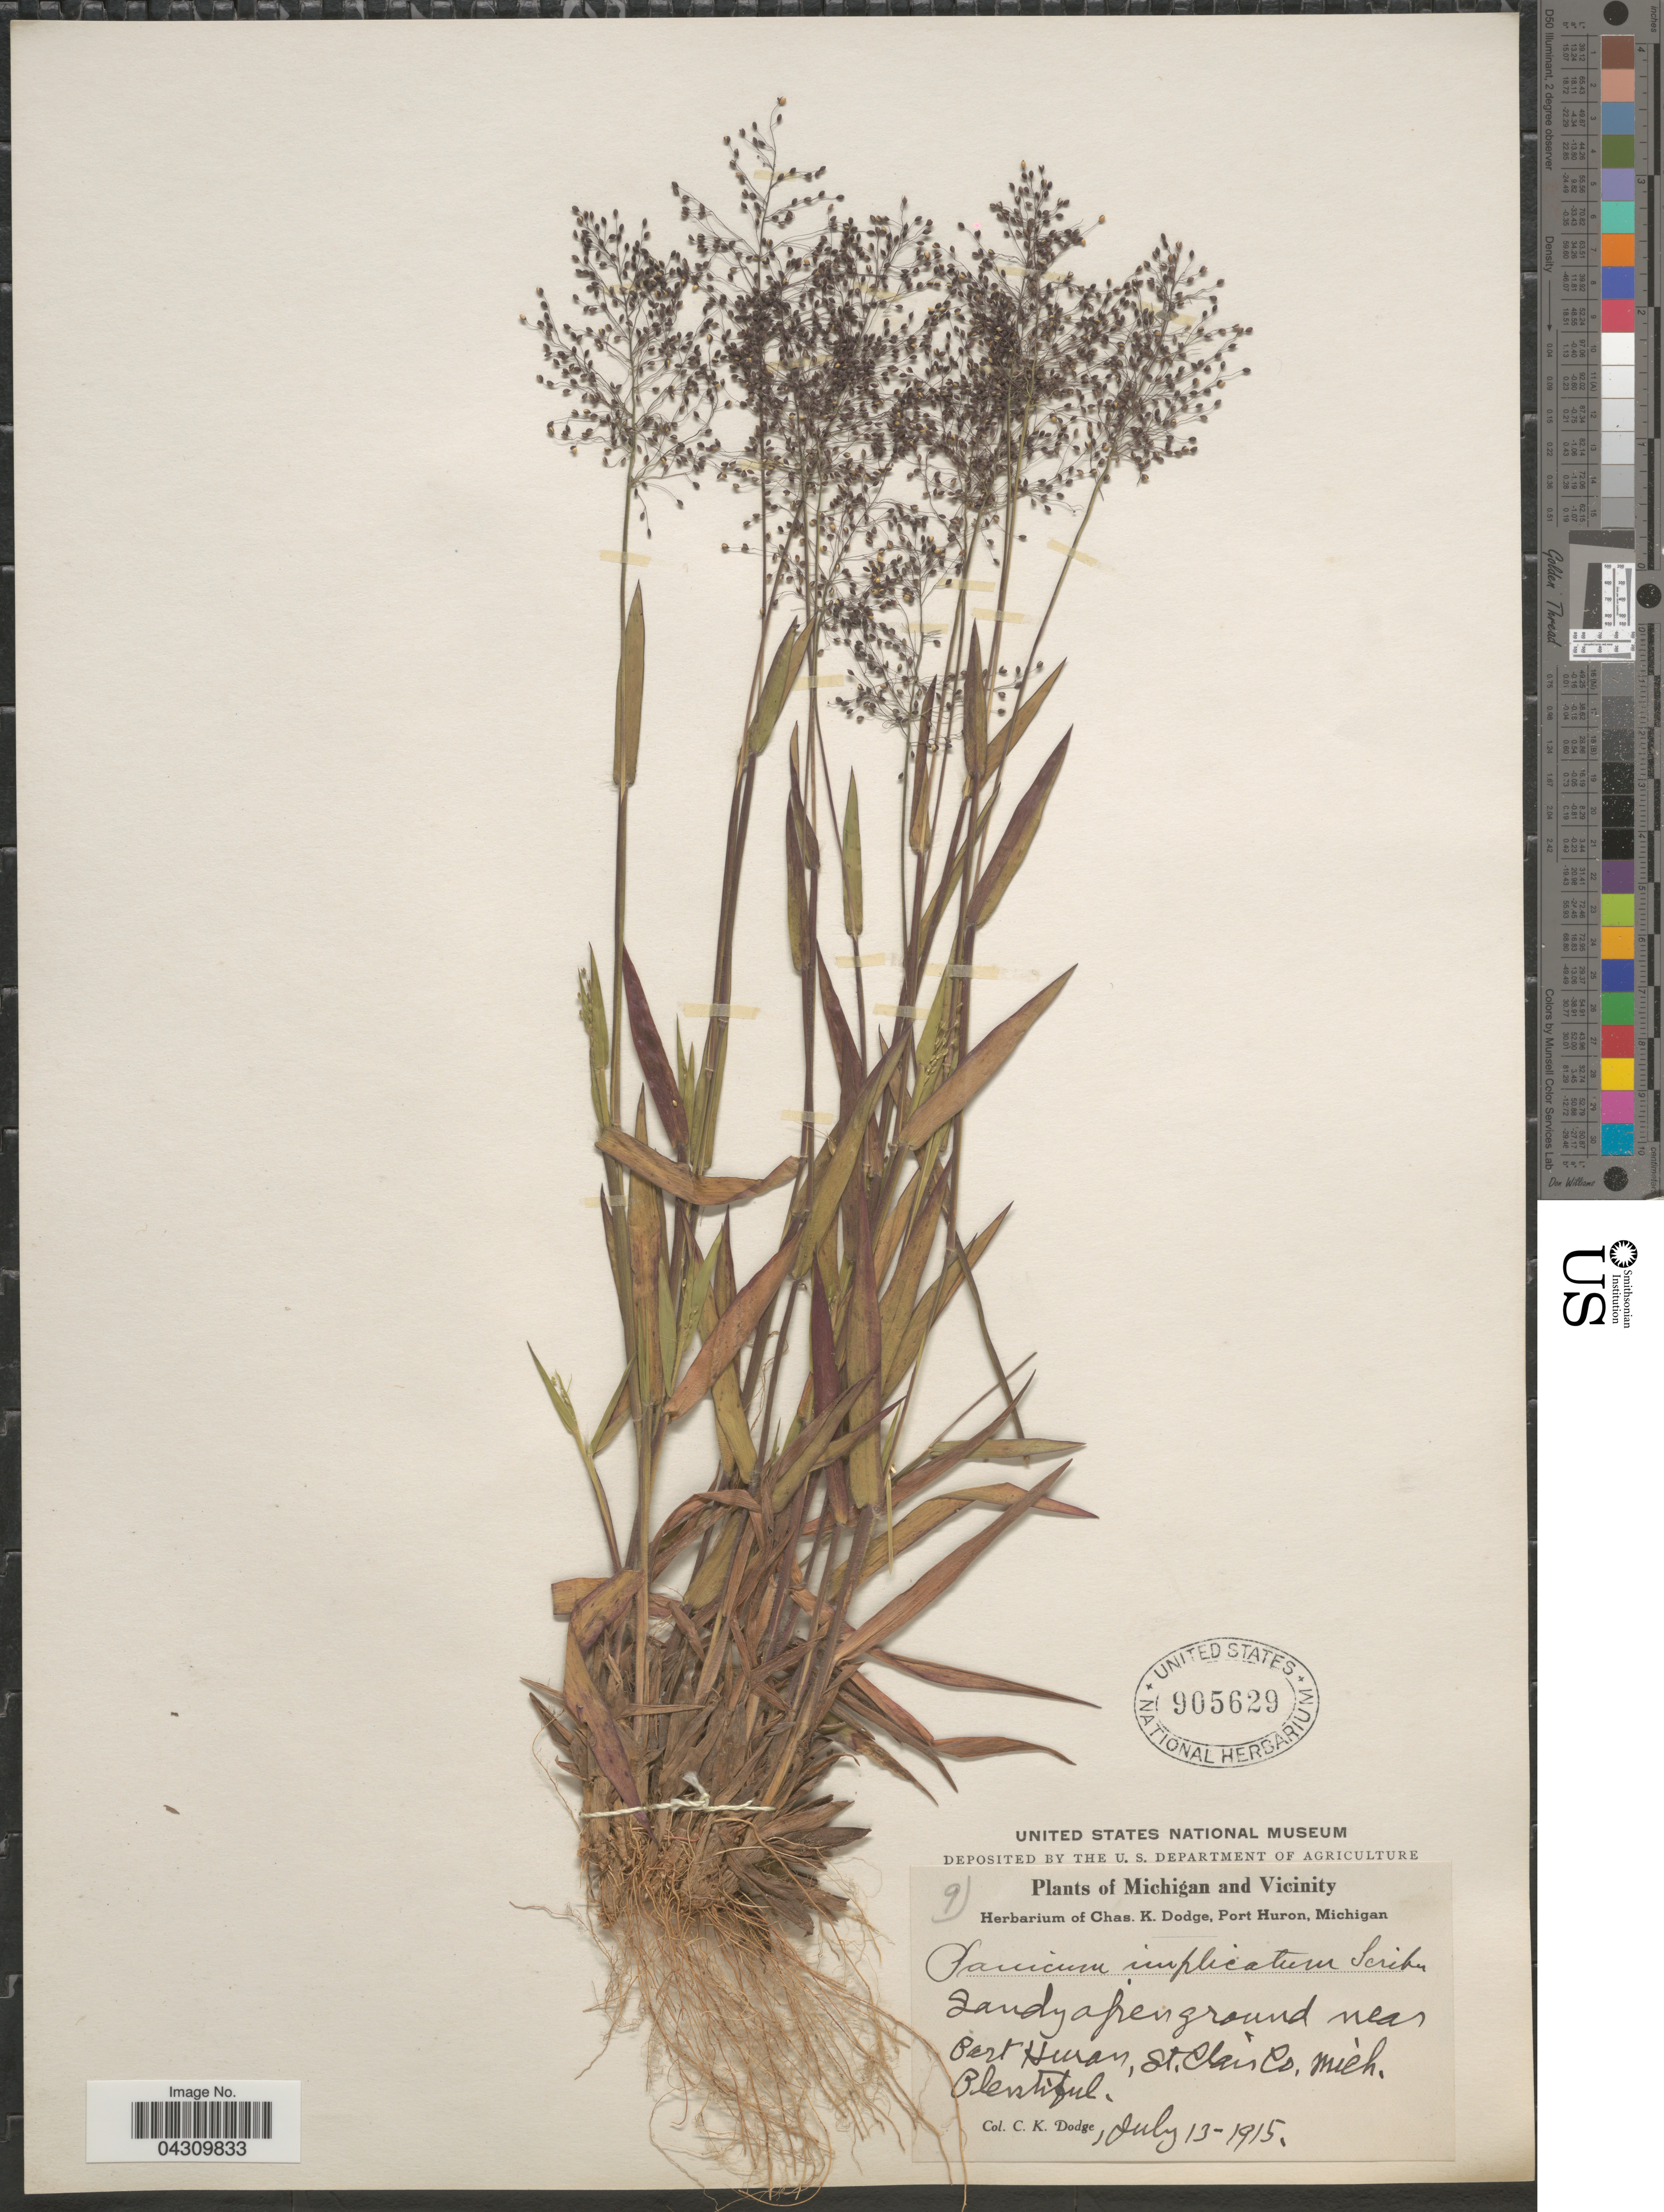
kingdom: Plantae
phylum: Tracheophyta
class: Liliopsida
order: Poales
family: Poaceae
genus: Dichanthelium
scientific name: Dichanthelium acuminatum var. acuminatum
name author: (Sw.) Gould & C.A. Clark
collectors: C. K. Dodge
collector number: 9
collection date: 1915-07-13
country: United States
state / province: Michigan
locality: Michigan and Vicinity. Sandy open ground near Port Huron, St.Clair Co.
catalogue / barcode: US 905629